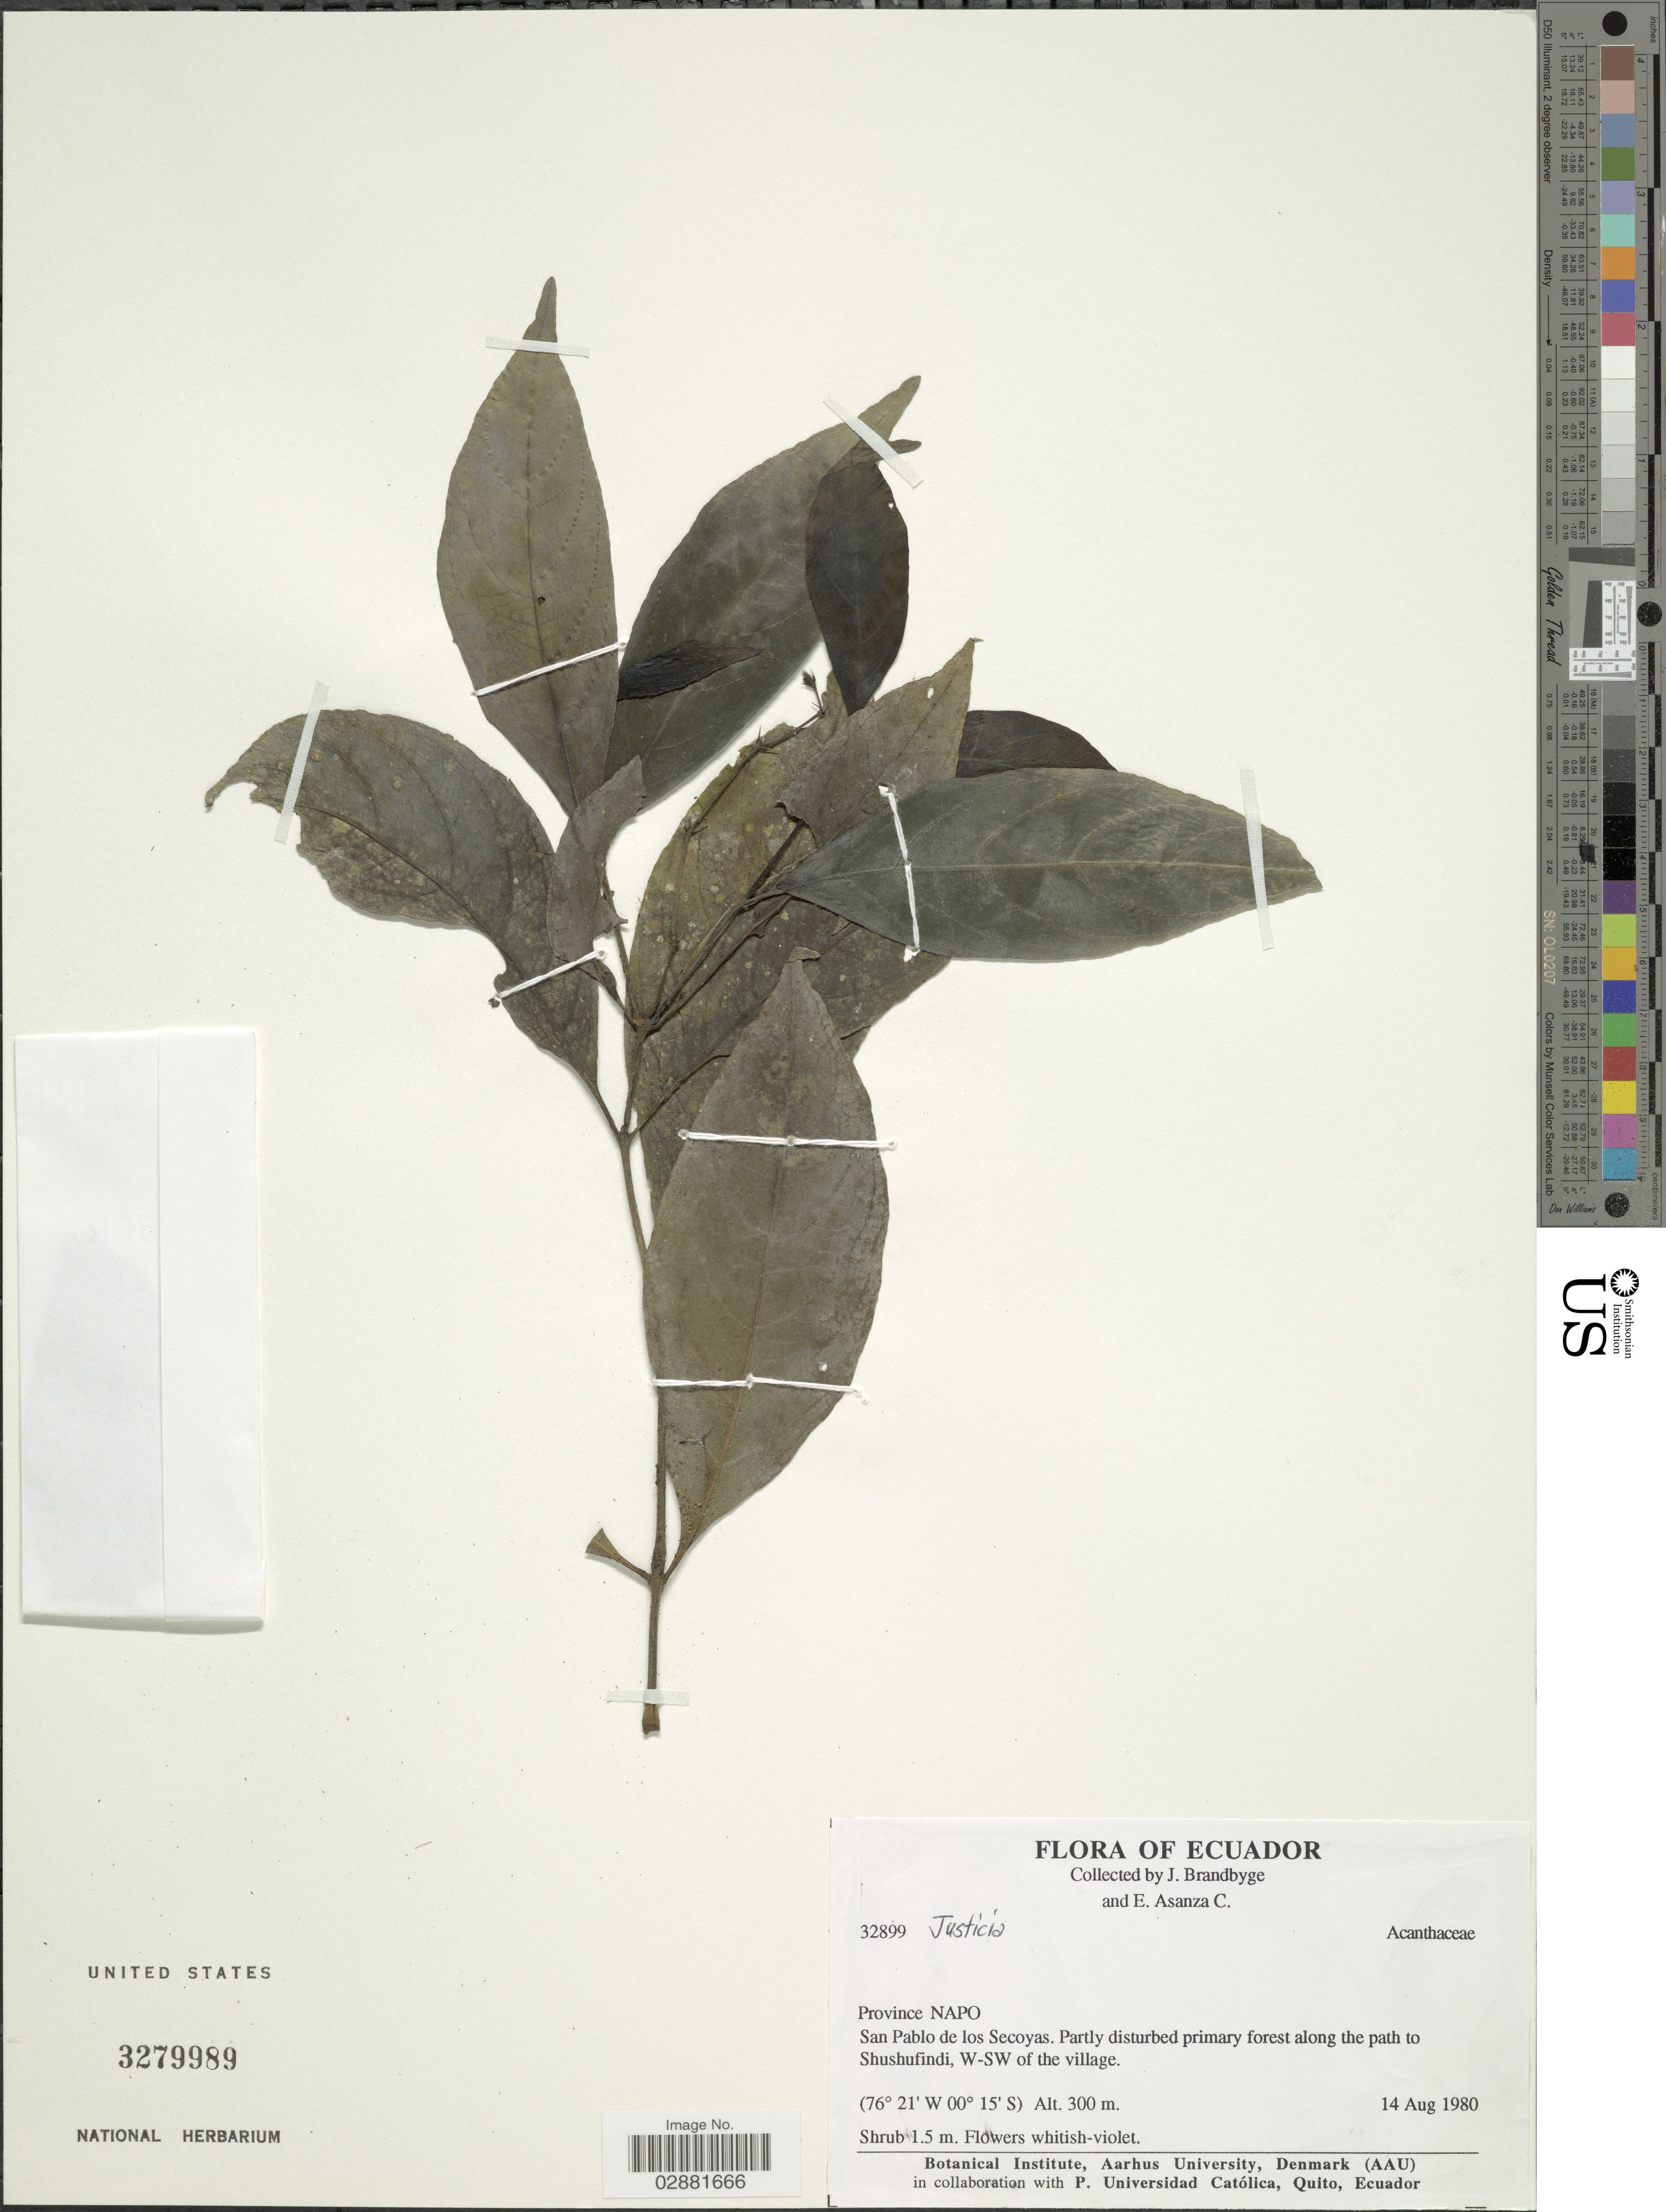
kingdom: Plantae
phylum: Tracheophyta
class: Magnoliopsida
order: Lamiales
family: Acanthaceae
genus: Justicia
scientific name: Justicia sp.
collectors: J. Brandbyge & E. Asanza C.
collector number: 32899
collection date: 1980-08-14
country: Ecuador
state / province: Napo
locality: San Pablo de los Secoyas, Partly disturbed primary forest along the path to Shushufindi, W-SW of the village.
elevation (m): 300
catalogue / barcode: US 3279989